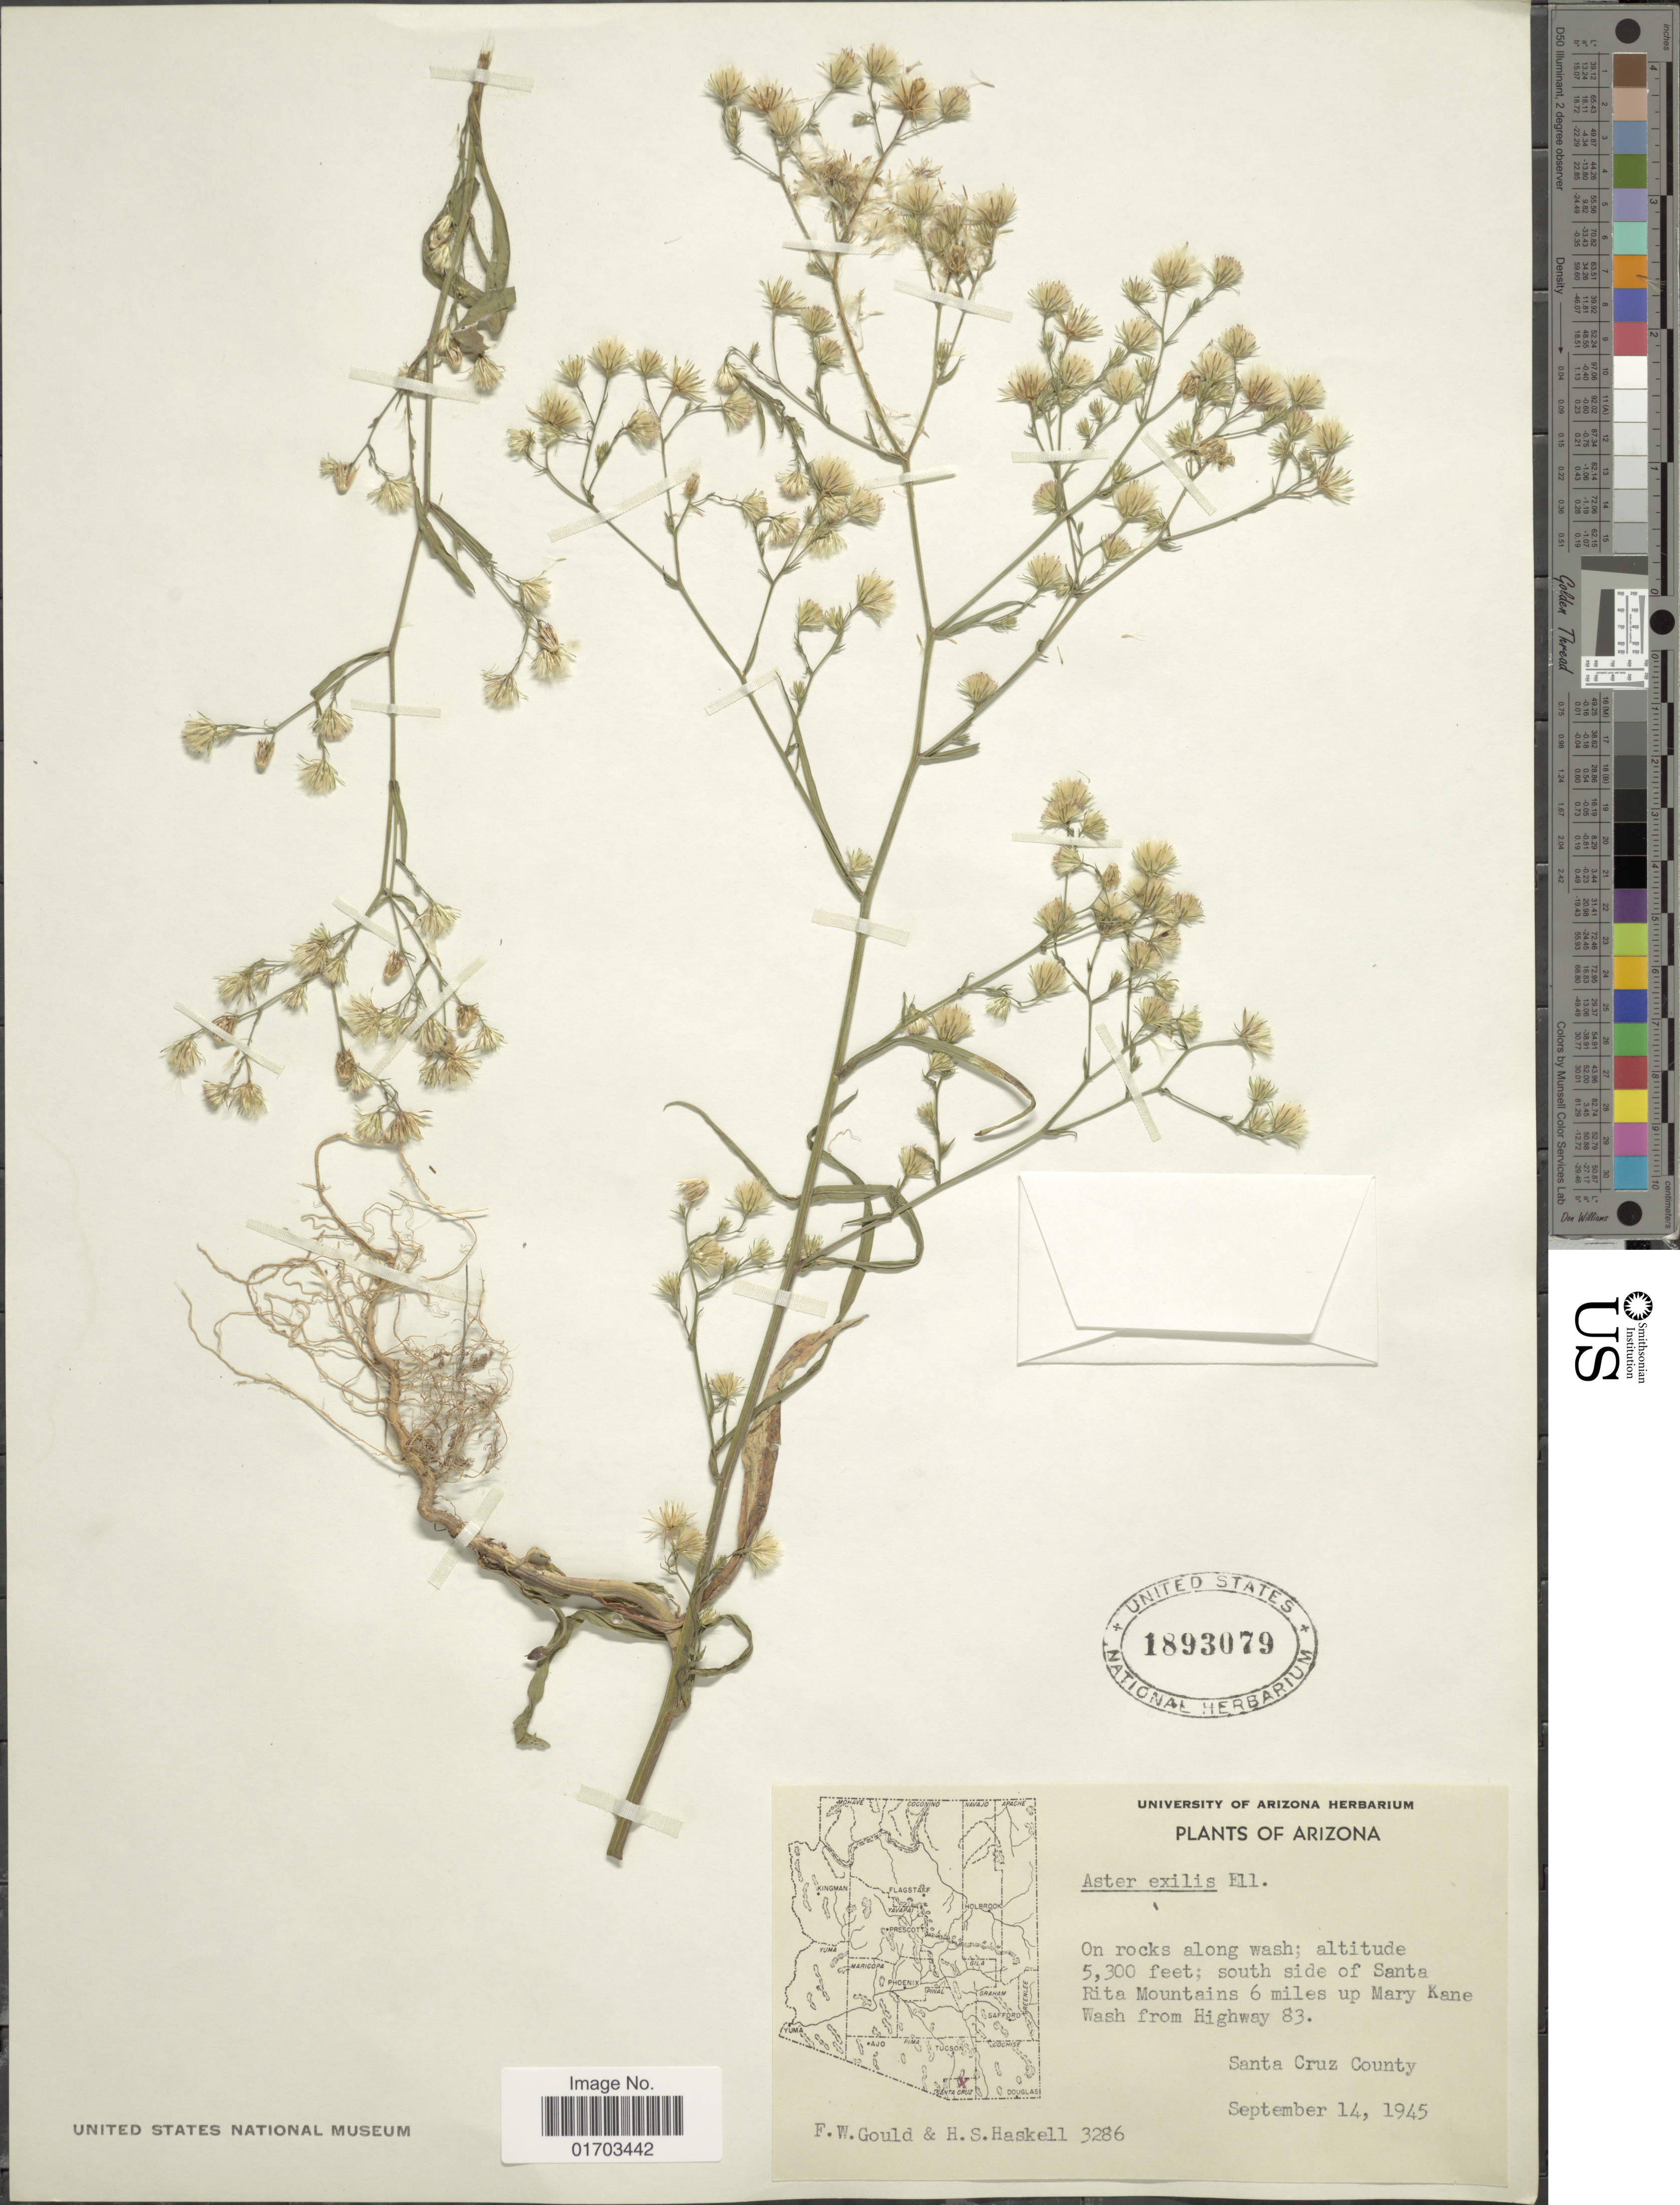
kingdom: Plantae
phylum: Tracheophyta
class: Magnoliopsida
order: Asterales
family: Asteraceae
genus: Symphyotrichum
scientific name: Symphyotrichum subulatum var. ligulatum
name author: (Shinners) S.D. Sundb.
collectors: F. W. Gould & H. Haskell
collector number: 3286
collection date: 1945-09-14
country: United States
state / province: Arizona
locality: On rocks along wash, south side of Santa Rita Mountains 6 miles up Mary Kane Wash from Highway 83, Santra Cruz County.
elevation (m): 1615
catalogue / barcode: US 1893079